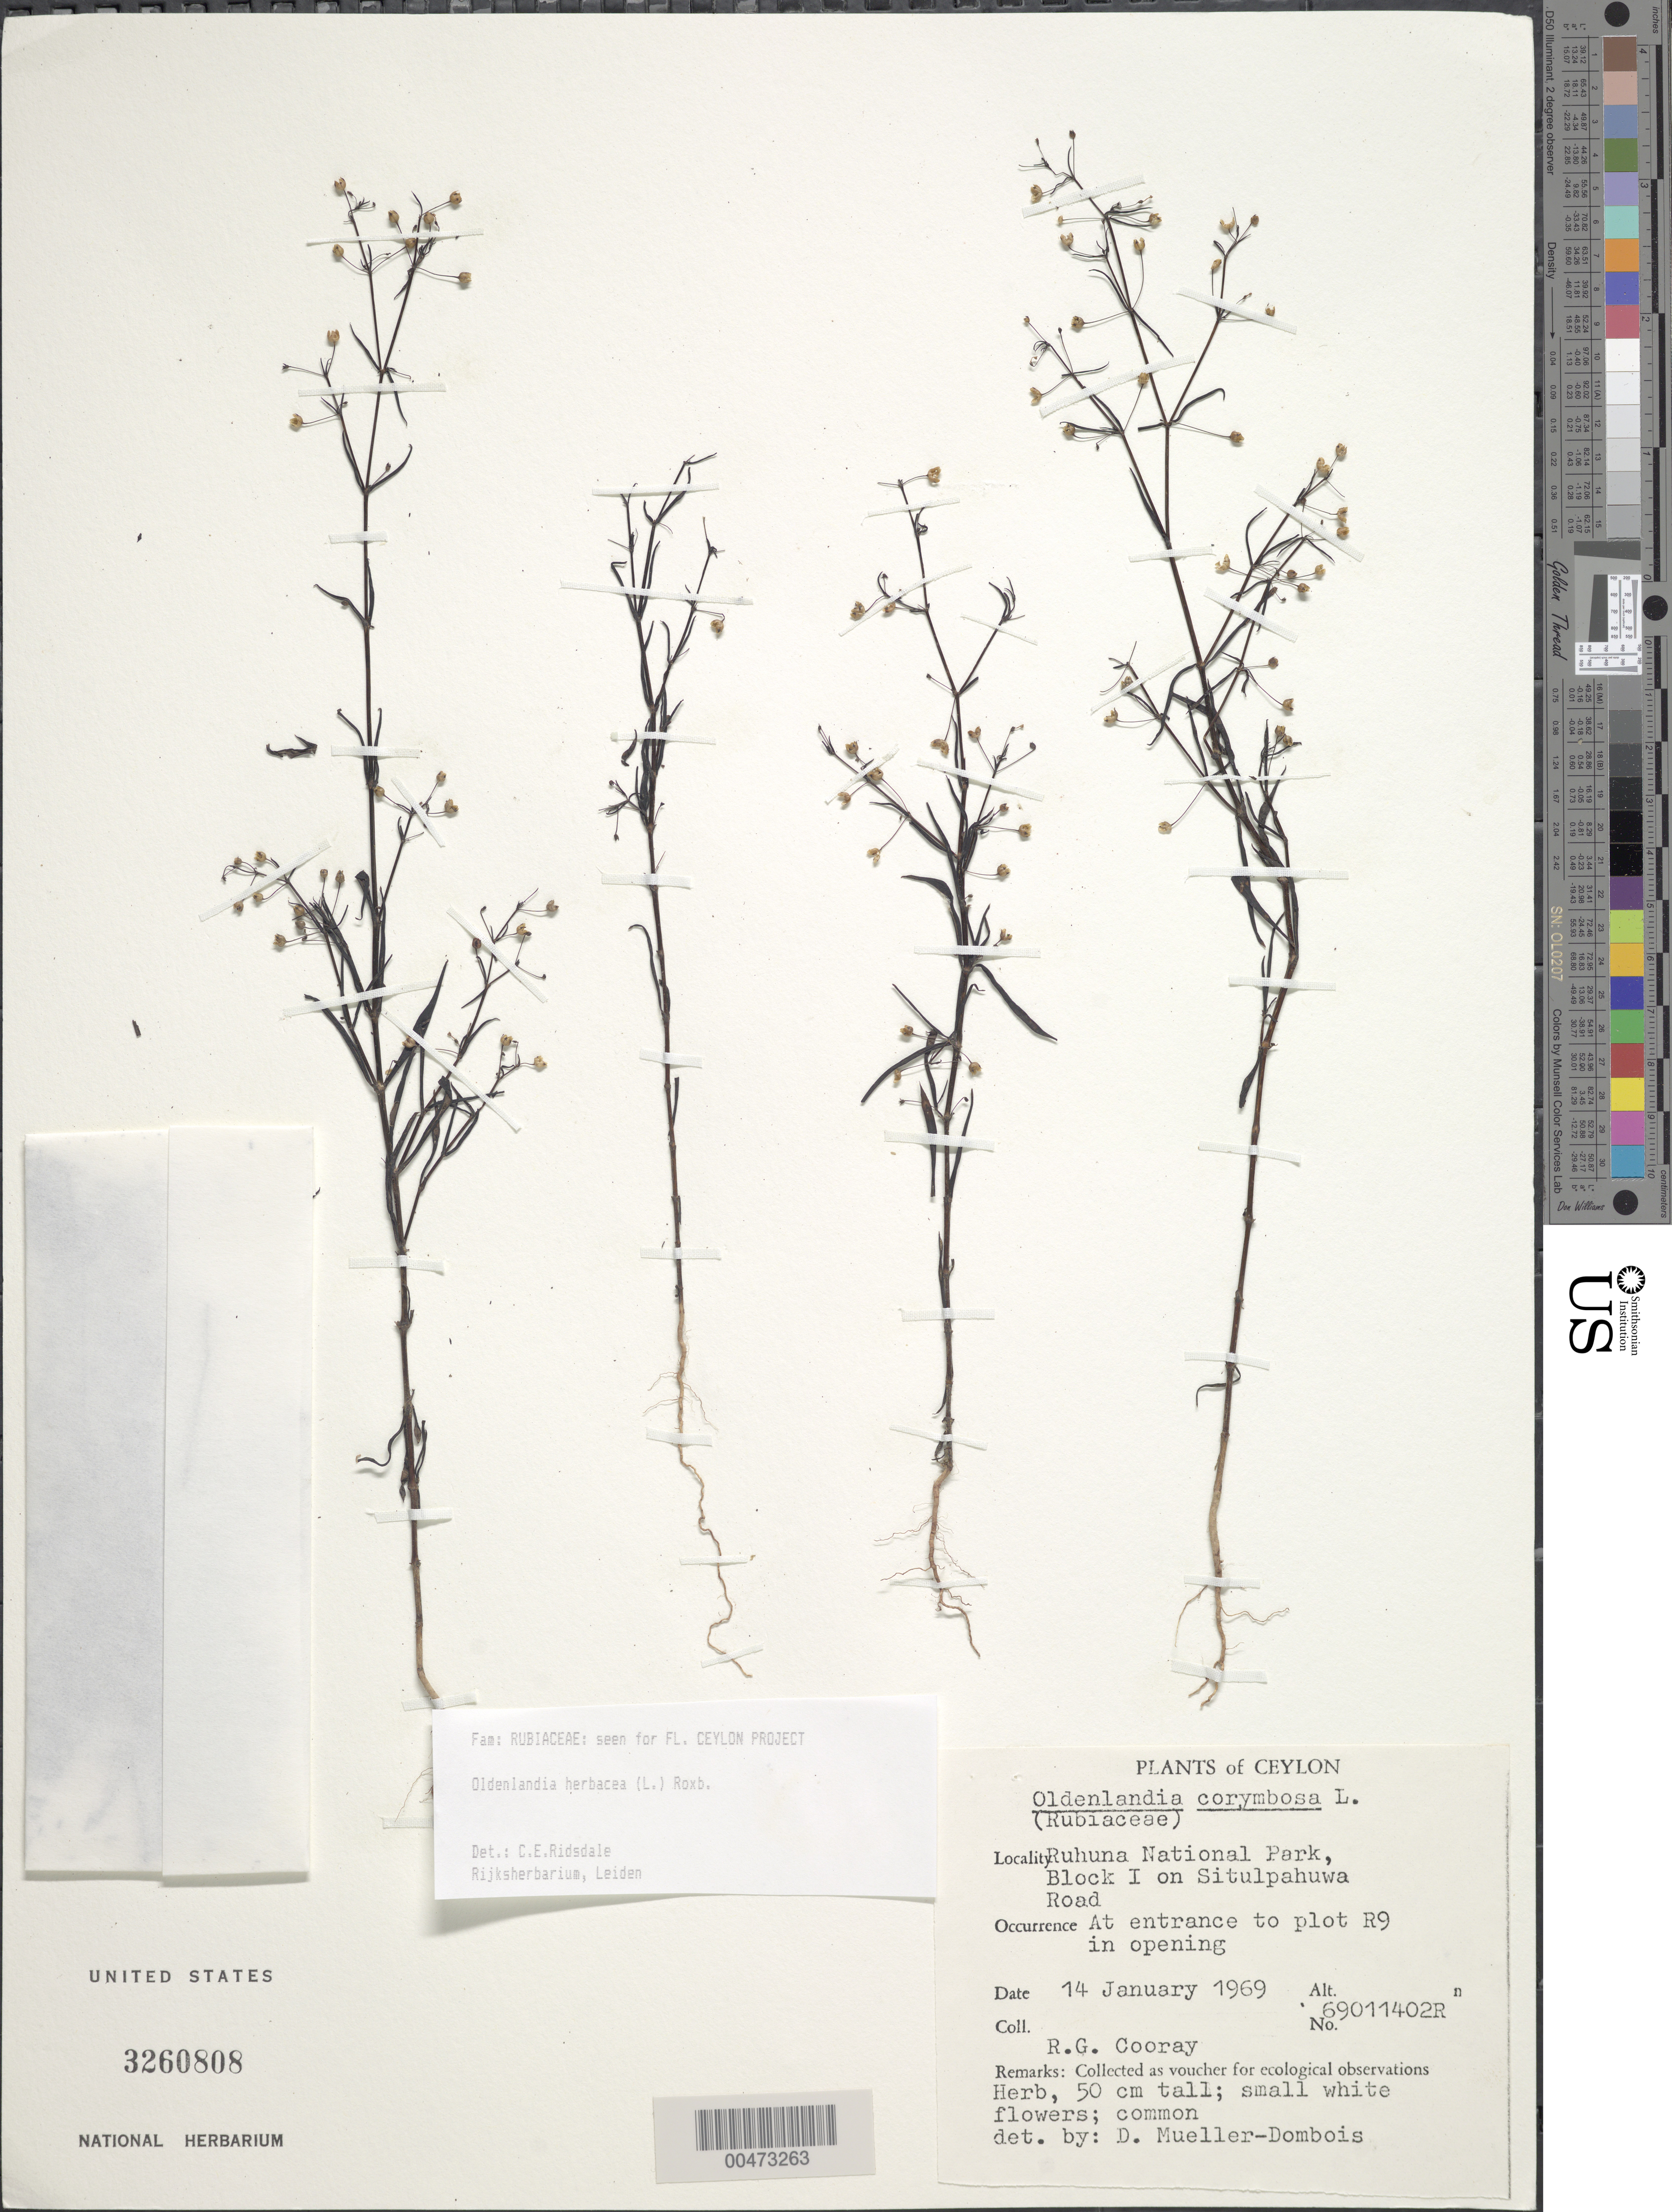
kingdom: Plantae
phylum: Tracheophyta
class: Magnoliopsida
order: Gentianales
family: Rubiaceae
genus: Oldenlandia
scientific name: Oldenlandia herbacea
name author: (L.) Roxb.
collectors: R. Cooray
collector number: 69011402R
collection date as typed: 14 Jan 1969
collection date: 1969-01-14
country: Sri Lanka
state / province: Southern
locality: Ruhuna National Park, Block I on Situlpahuwa Rd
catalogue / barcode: US 3260808